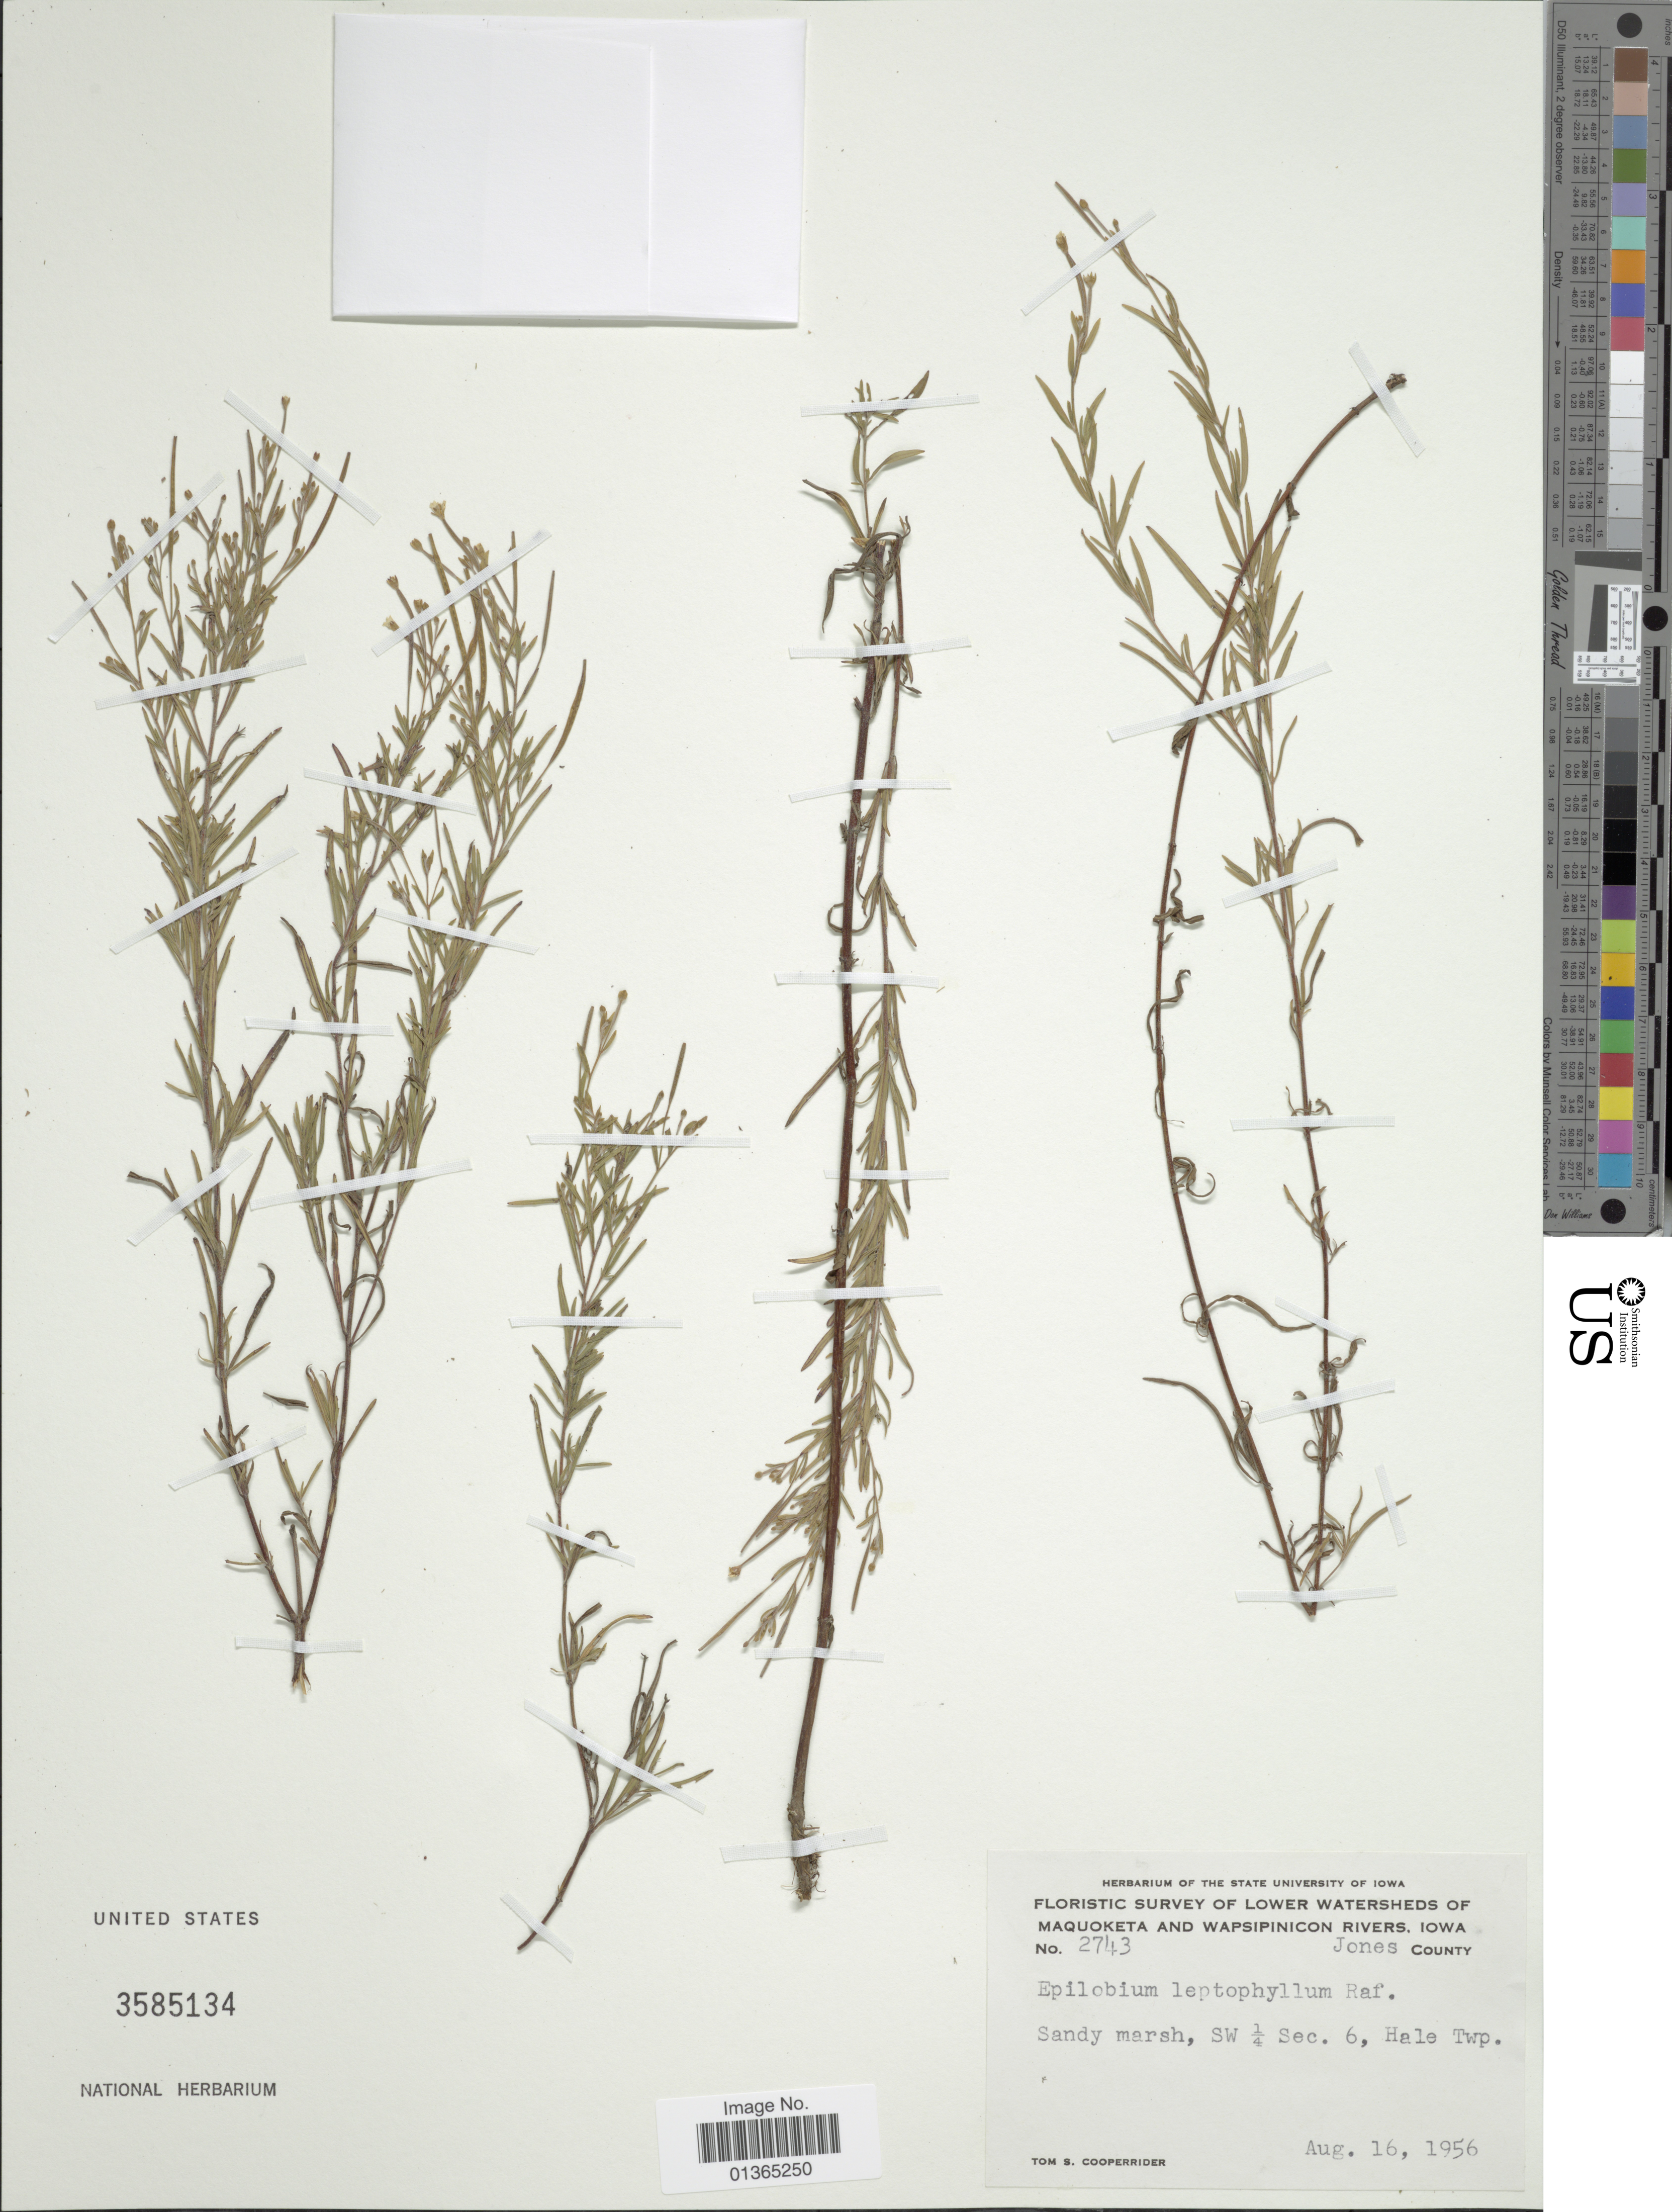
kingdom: Plantae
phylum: Tracheophyta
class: Magnoliopsida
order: Myrtales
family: Onagraceae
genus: Epilobium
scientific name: Epilobium leptophyllum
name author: Raf.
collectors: T. S. Cooperrider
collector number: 2743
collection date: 1956-08-16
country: United States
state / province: Iowa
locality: Jones County. Sandy marsh, SW ¼ Sec. 6, Hale Twp.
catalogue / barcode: US 3585134